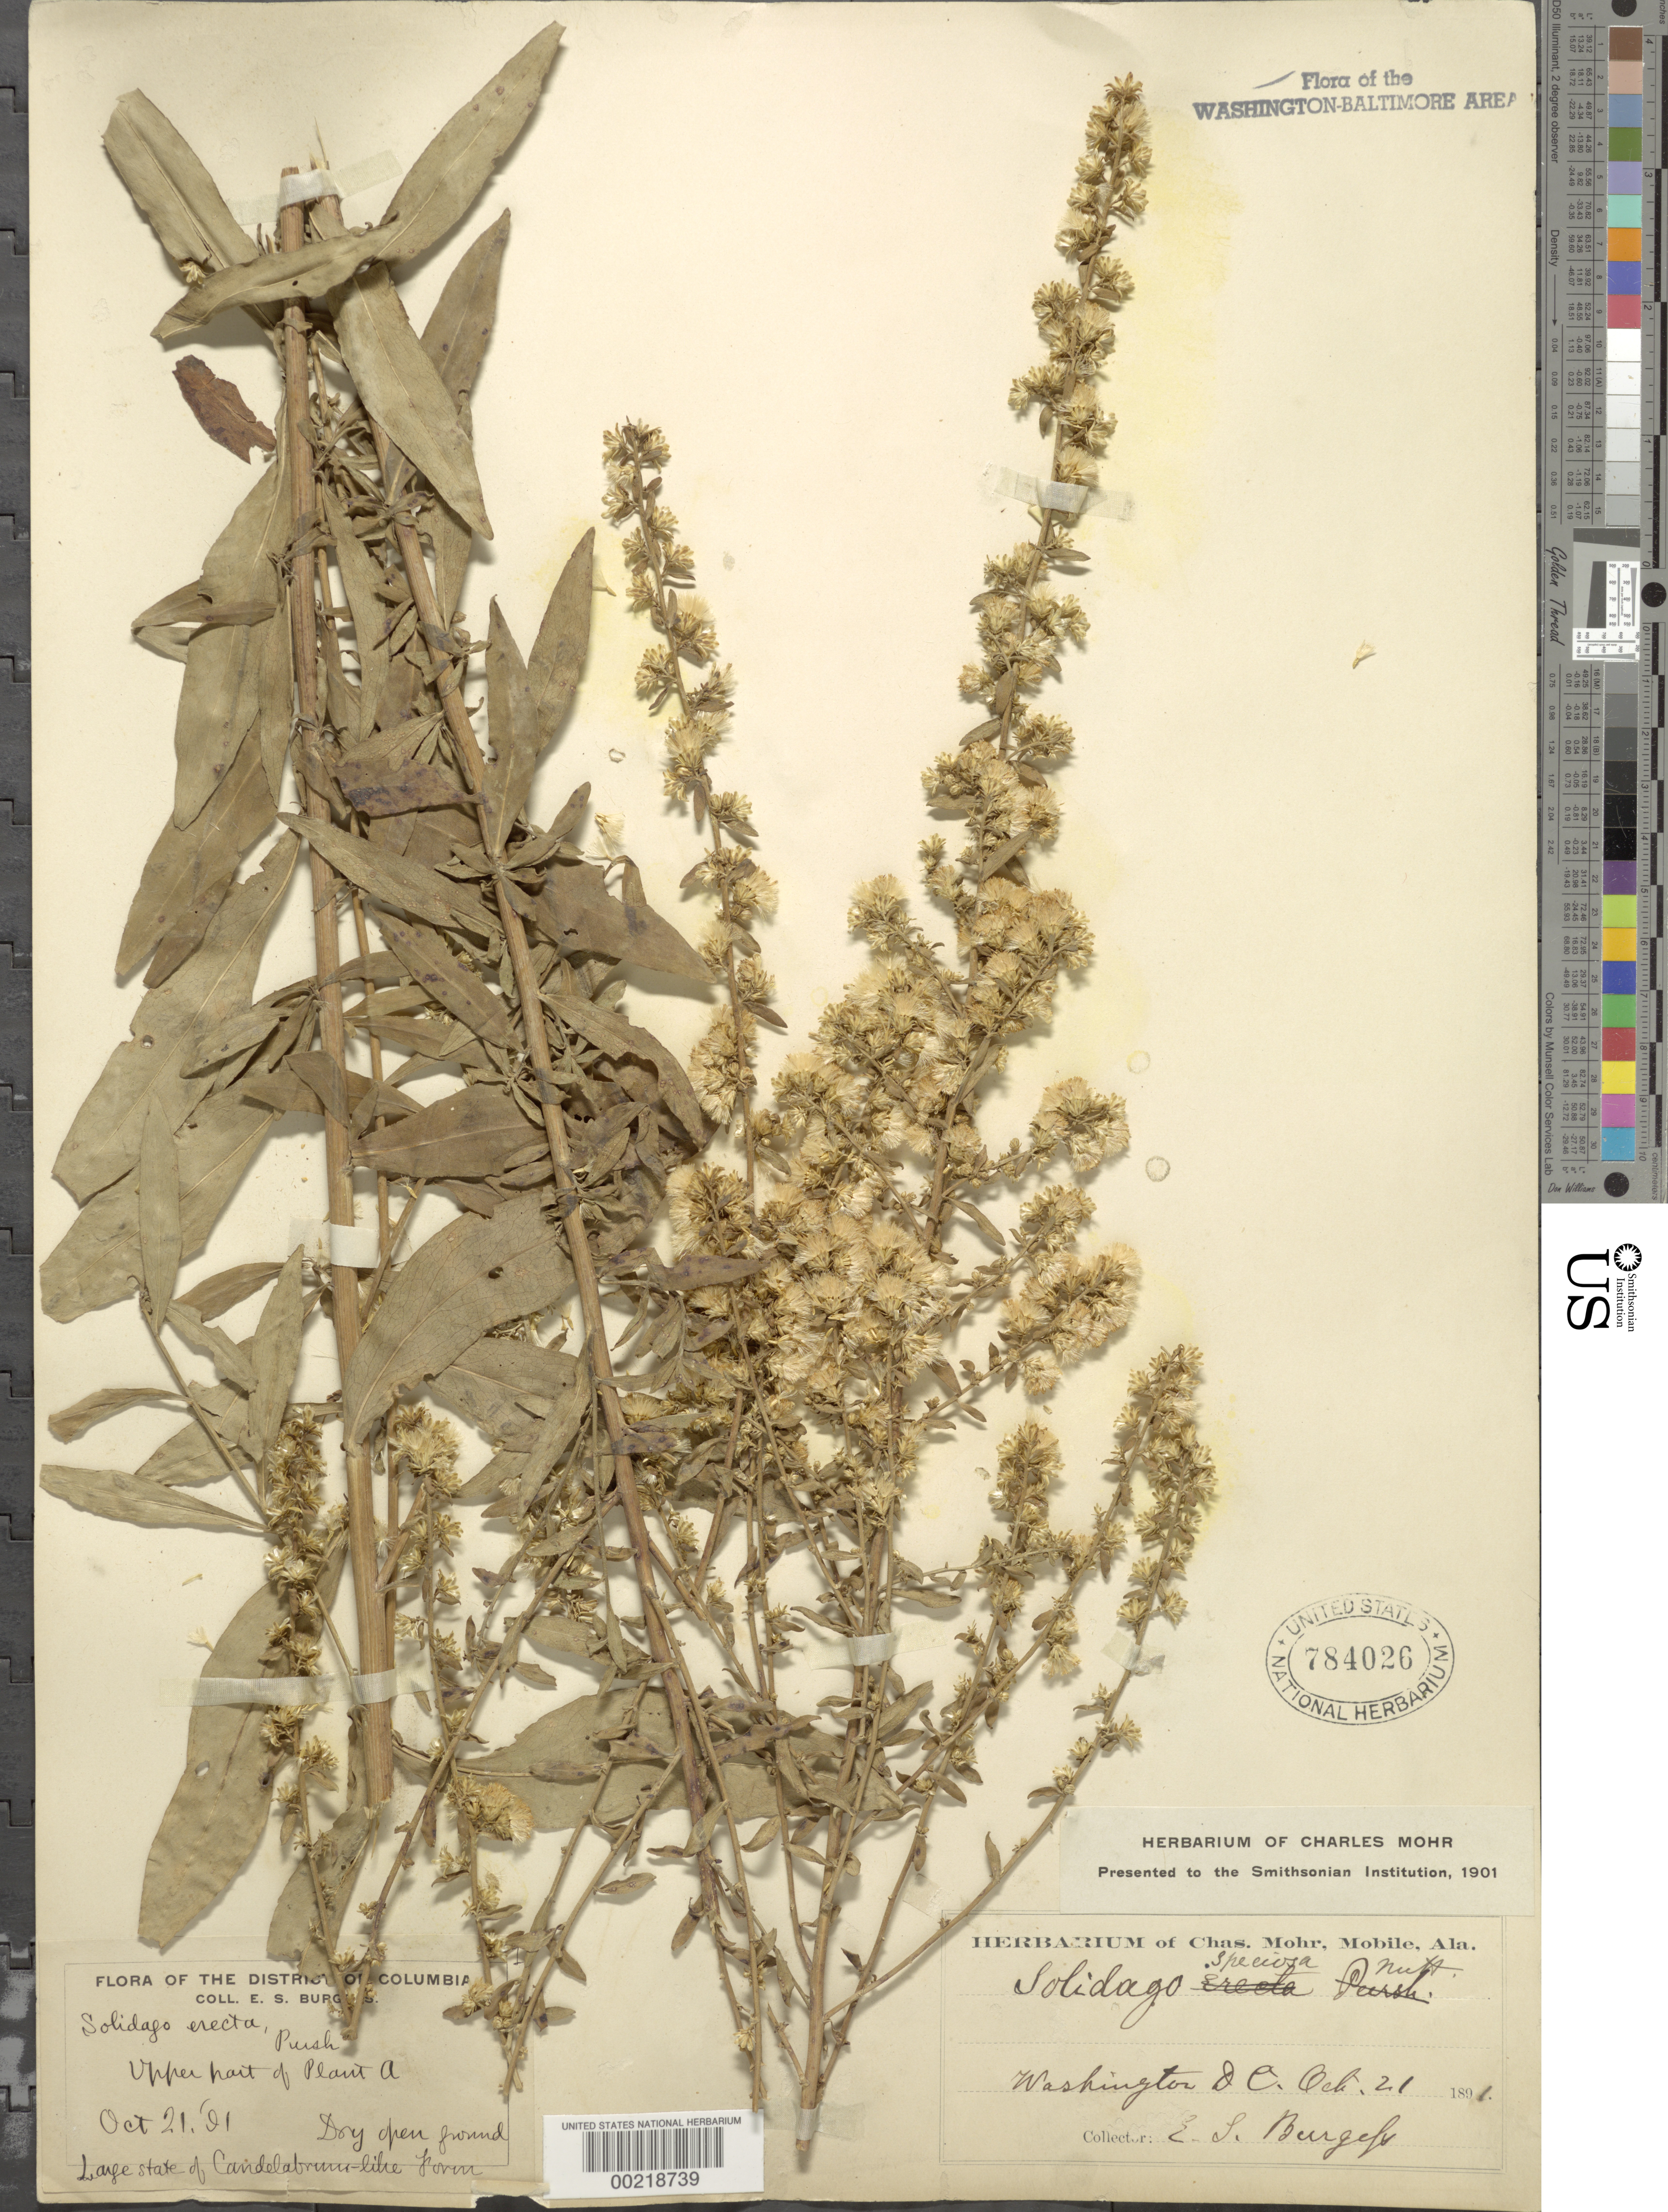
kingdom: Plantae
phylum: Tracheophyta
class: Magnoliopsida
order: Asterales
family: Asteraceae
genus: Solidago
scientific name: Solidago erecta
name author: Pursh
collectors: E. Burgess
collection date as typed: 21 Oct 1891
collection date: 1891-10-21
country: United States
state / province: District of Columbia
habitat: Dry open ground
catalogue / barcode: US 784026